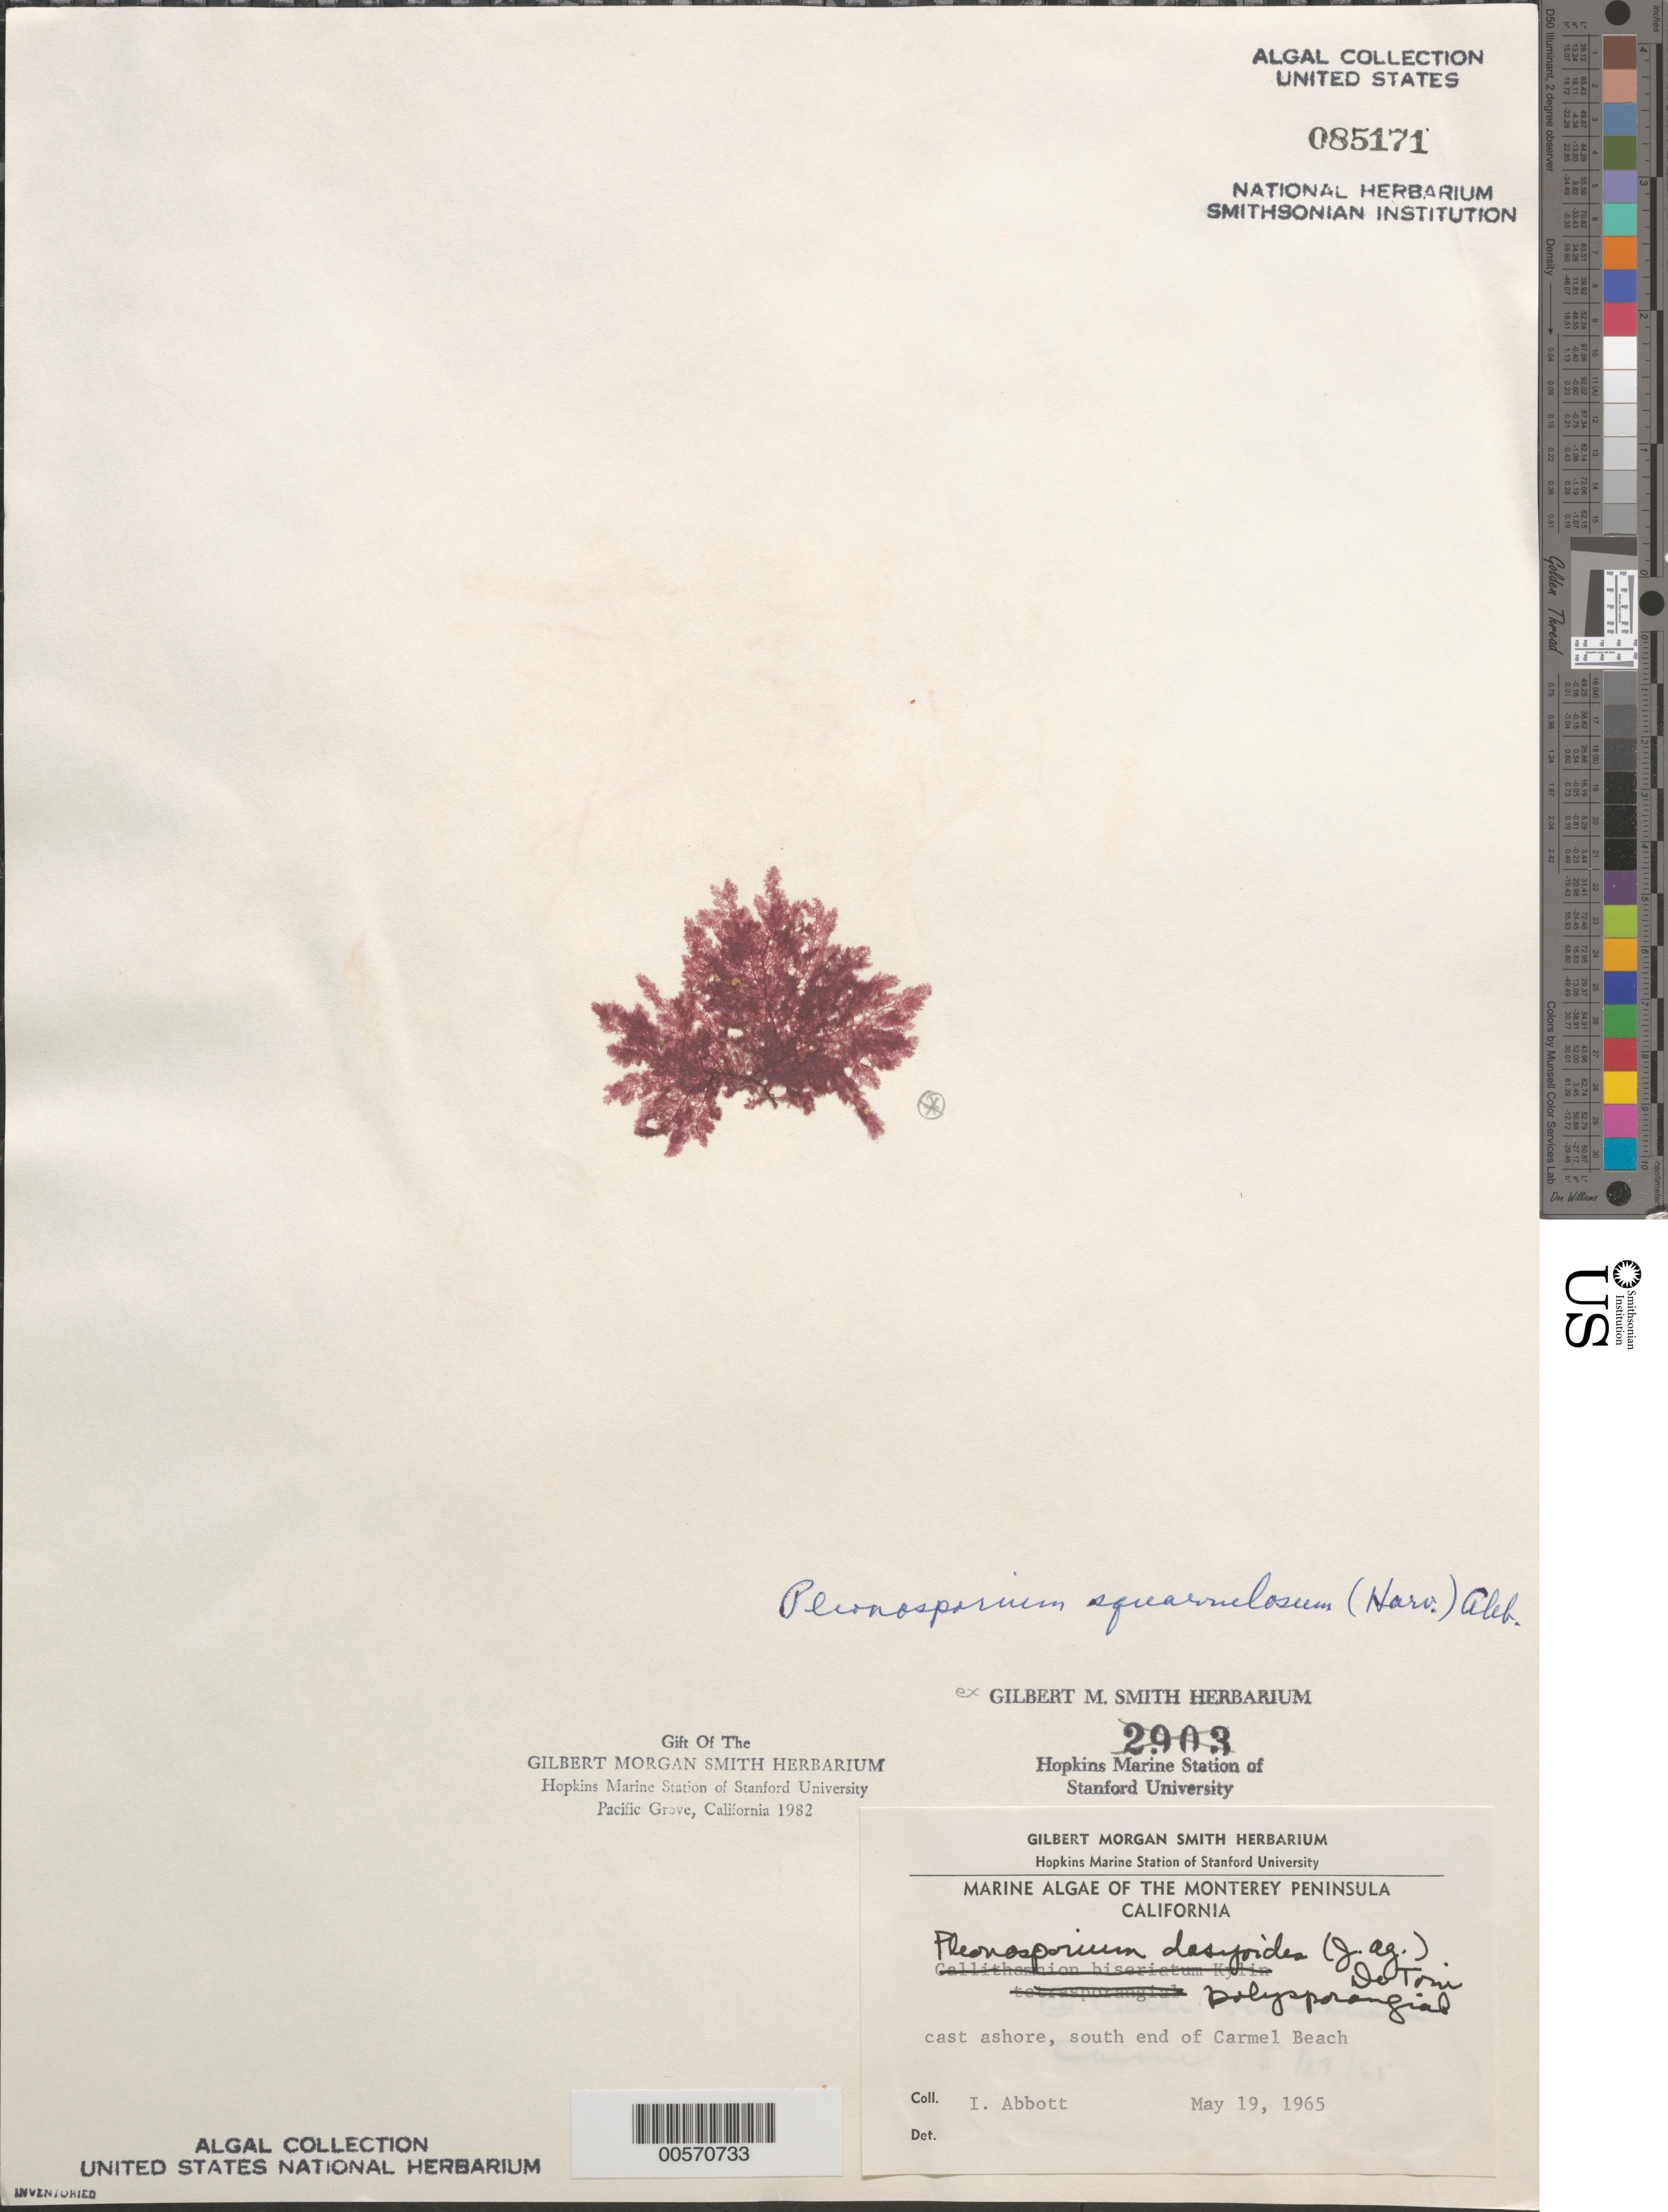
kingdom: Plantae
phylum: Rhodophyta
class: Florideophyceae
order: Ceramiales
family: Wrangeliaceae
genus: Pleonosporium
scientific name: Pleonosporium squarrulosum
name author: (Harv.) I.A. Abbott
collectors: I. A. Abbott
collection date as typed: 19 May 1965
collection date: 1965-05-19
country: United States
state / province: California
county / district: Monterey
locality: Carmel Beach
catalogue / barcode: US 85171